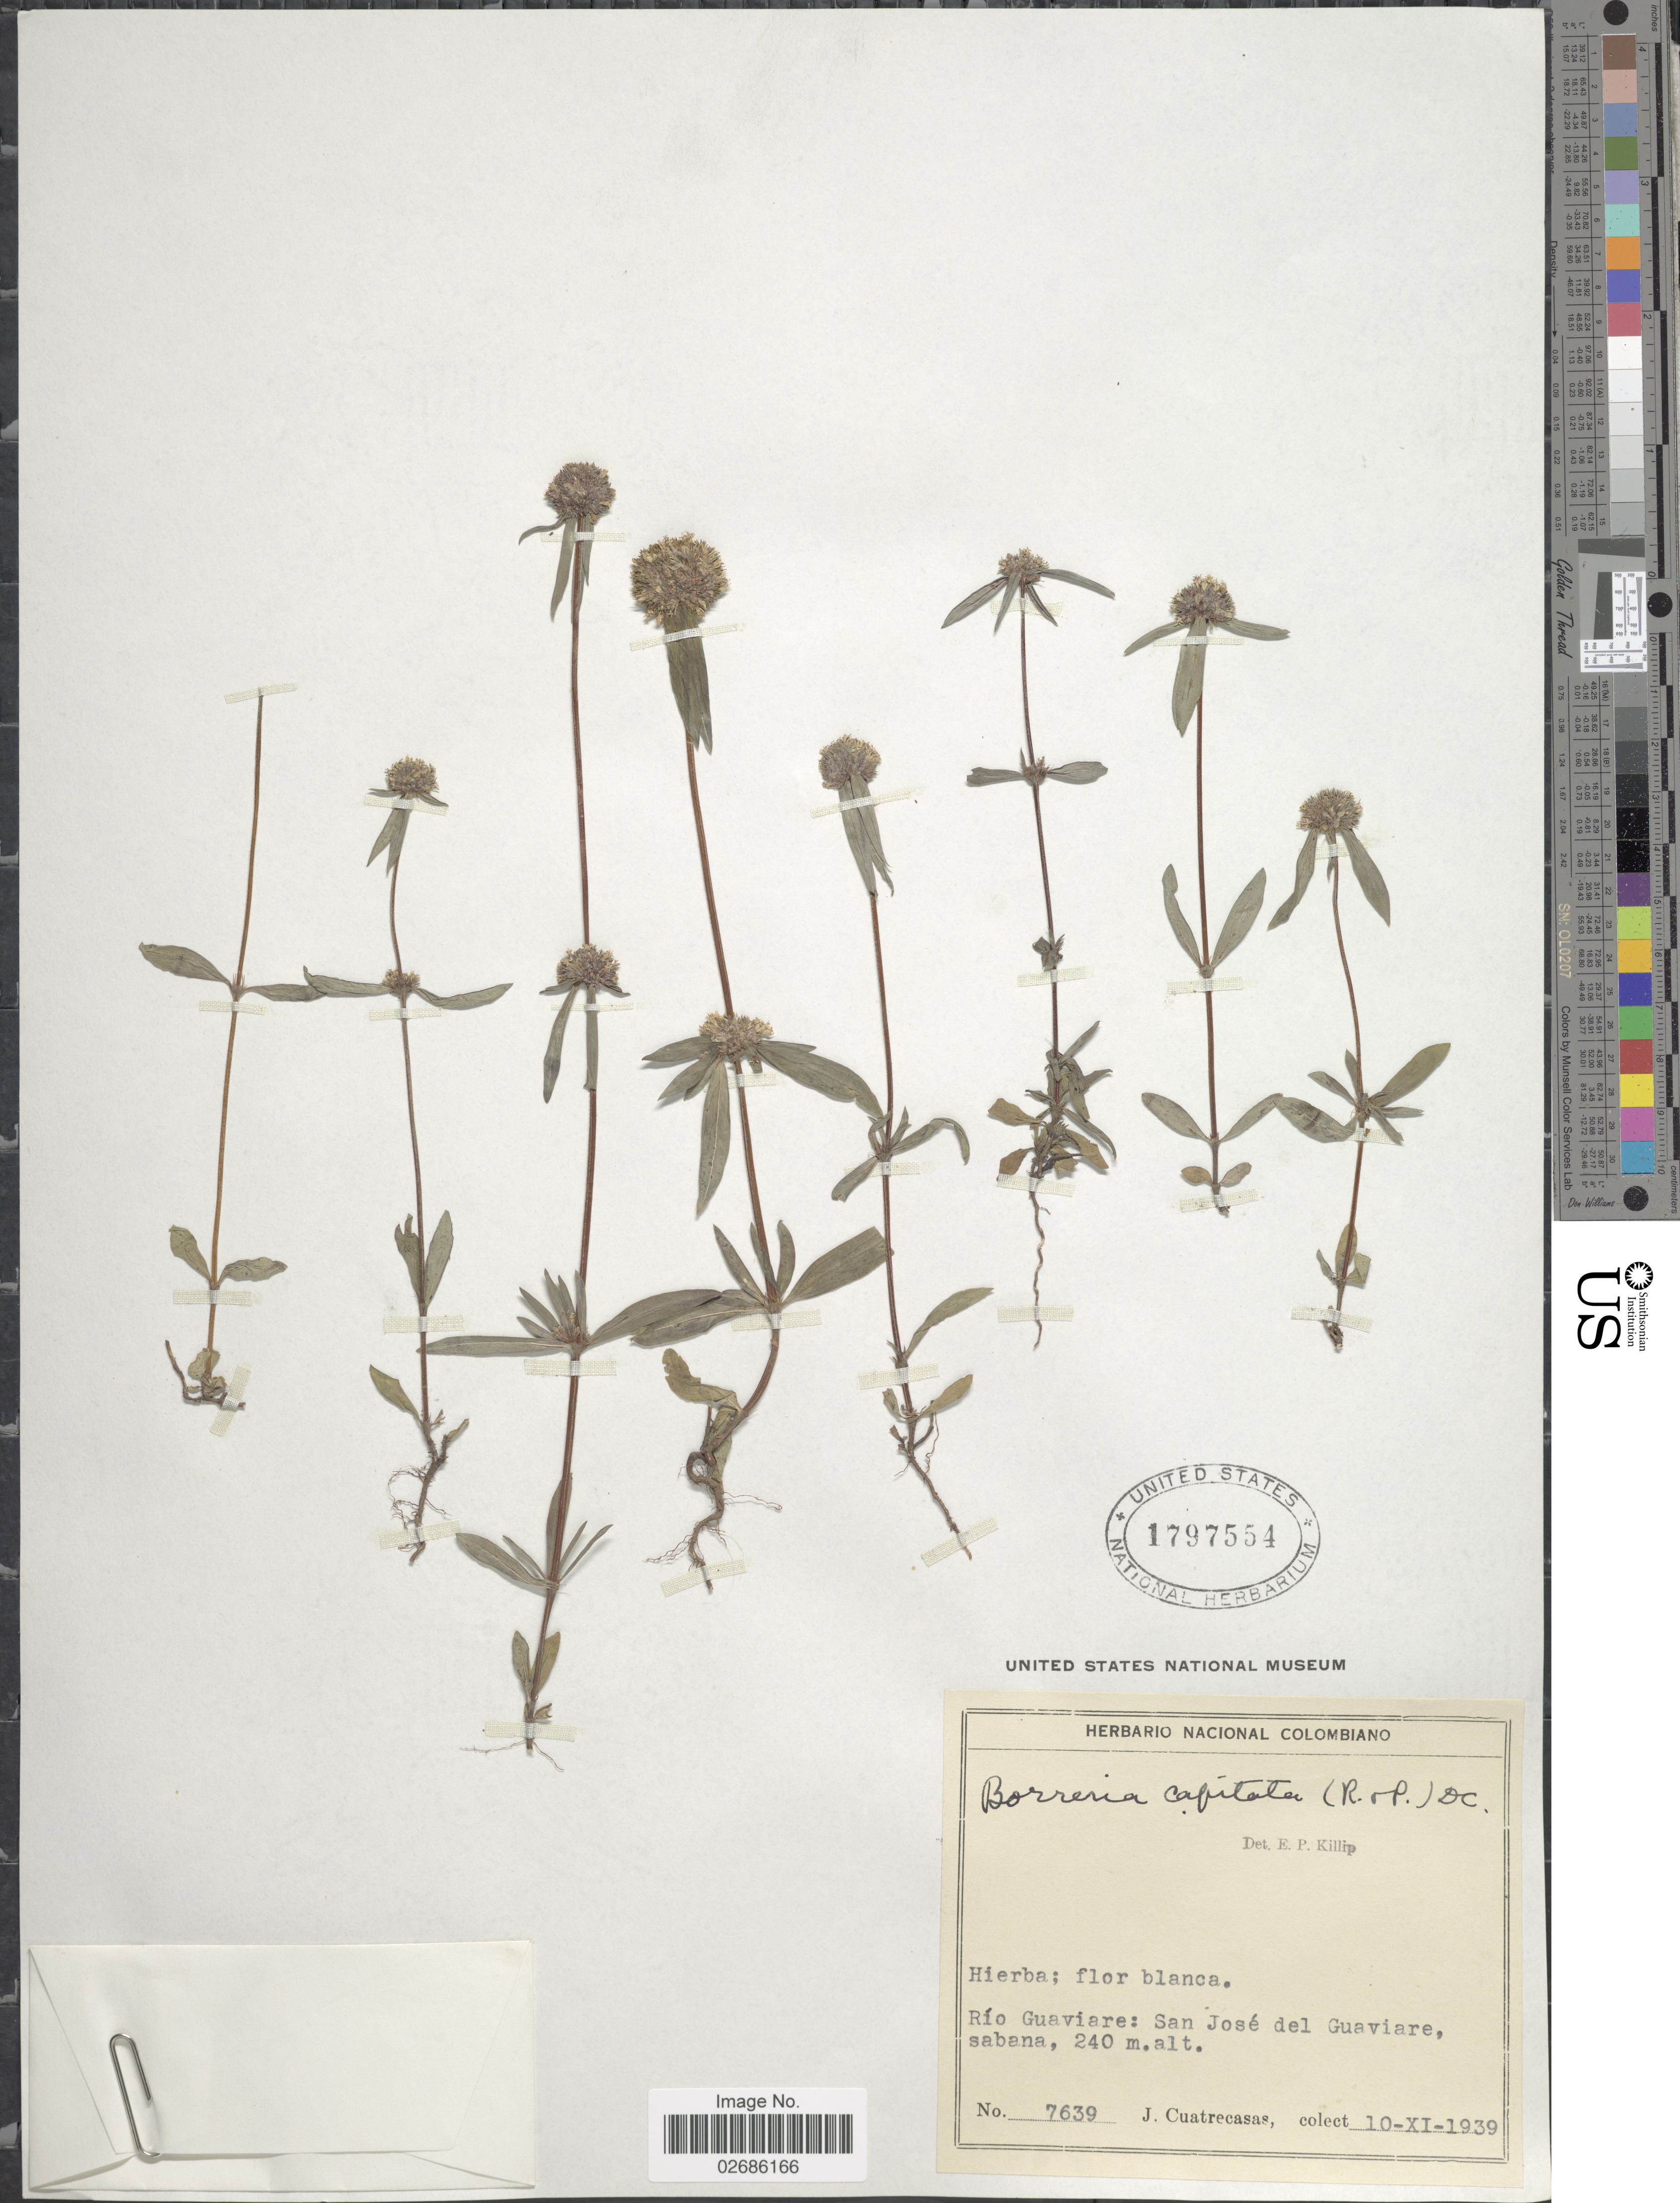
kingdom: Plantae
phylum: Tracheophyta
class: Magnoliopsida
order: Gentianales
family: Rubiaceae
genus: Borreria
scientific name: Borreria capitata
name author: (Ruiz & Pav.) DC.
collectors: J. Cuatrecasas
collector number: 7639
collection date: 1939-11-10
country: Colombia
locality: Río Guaviare: San José del Guaviare, sabana.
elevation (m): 240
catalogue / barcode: US 1797554